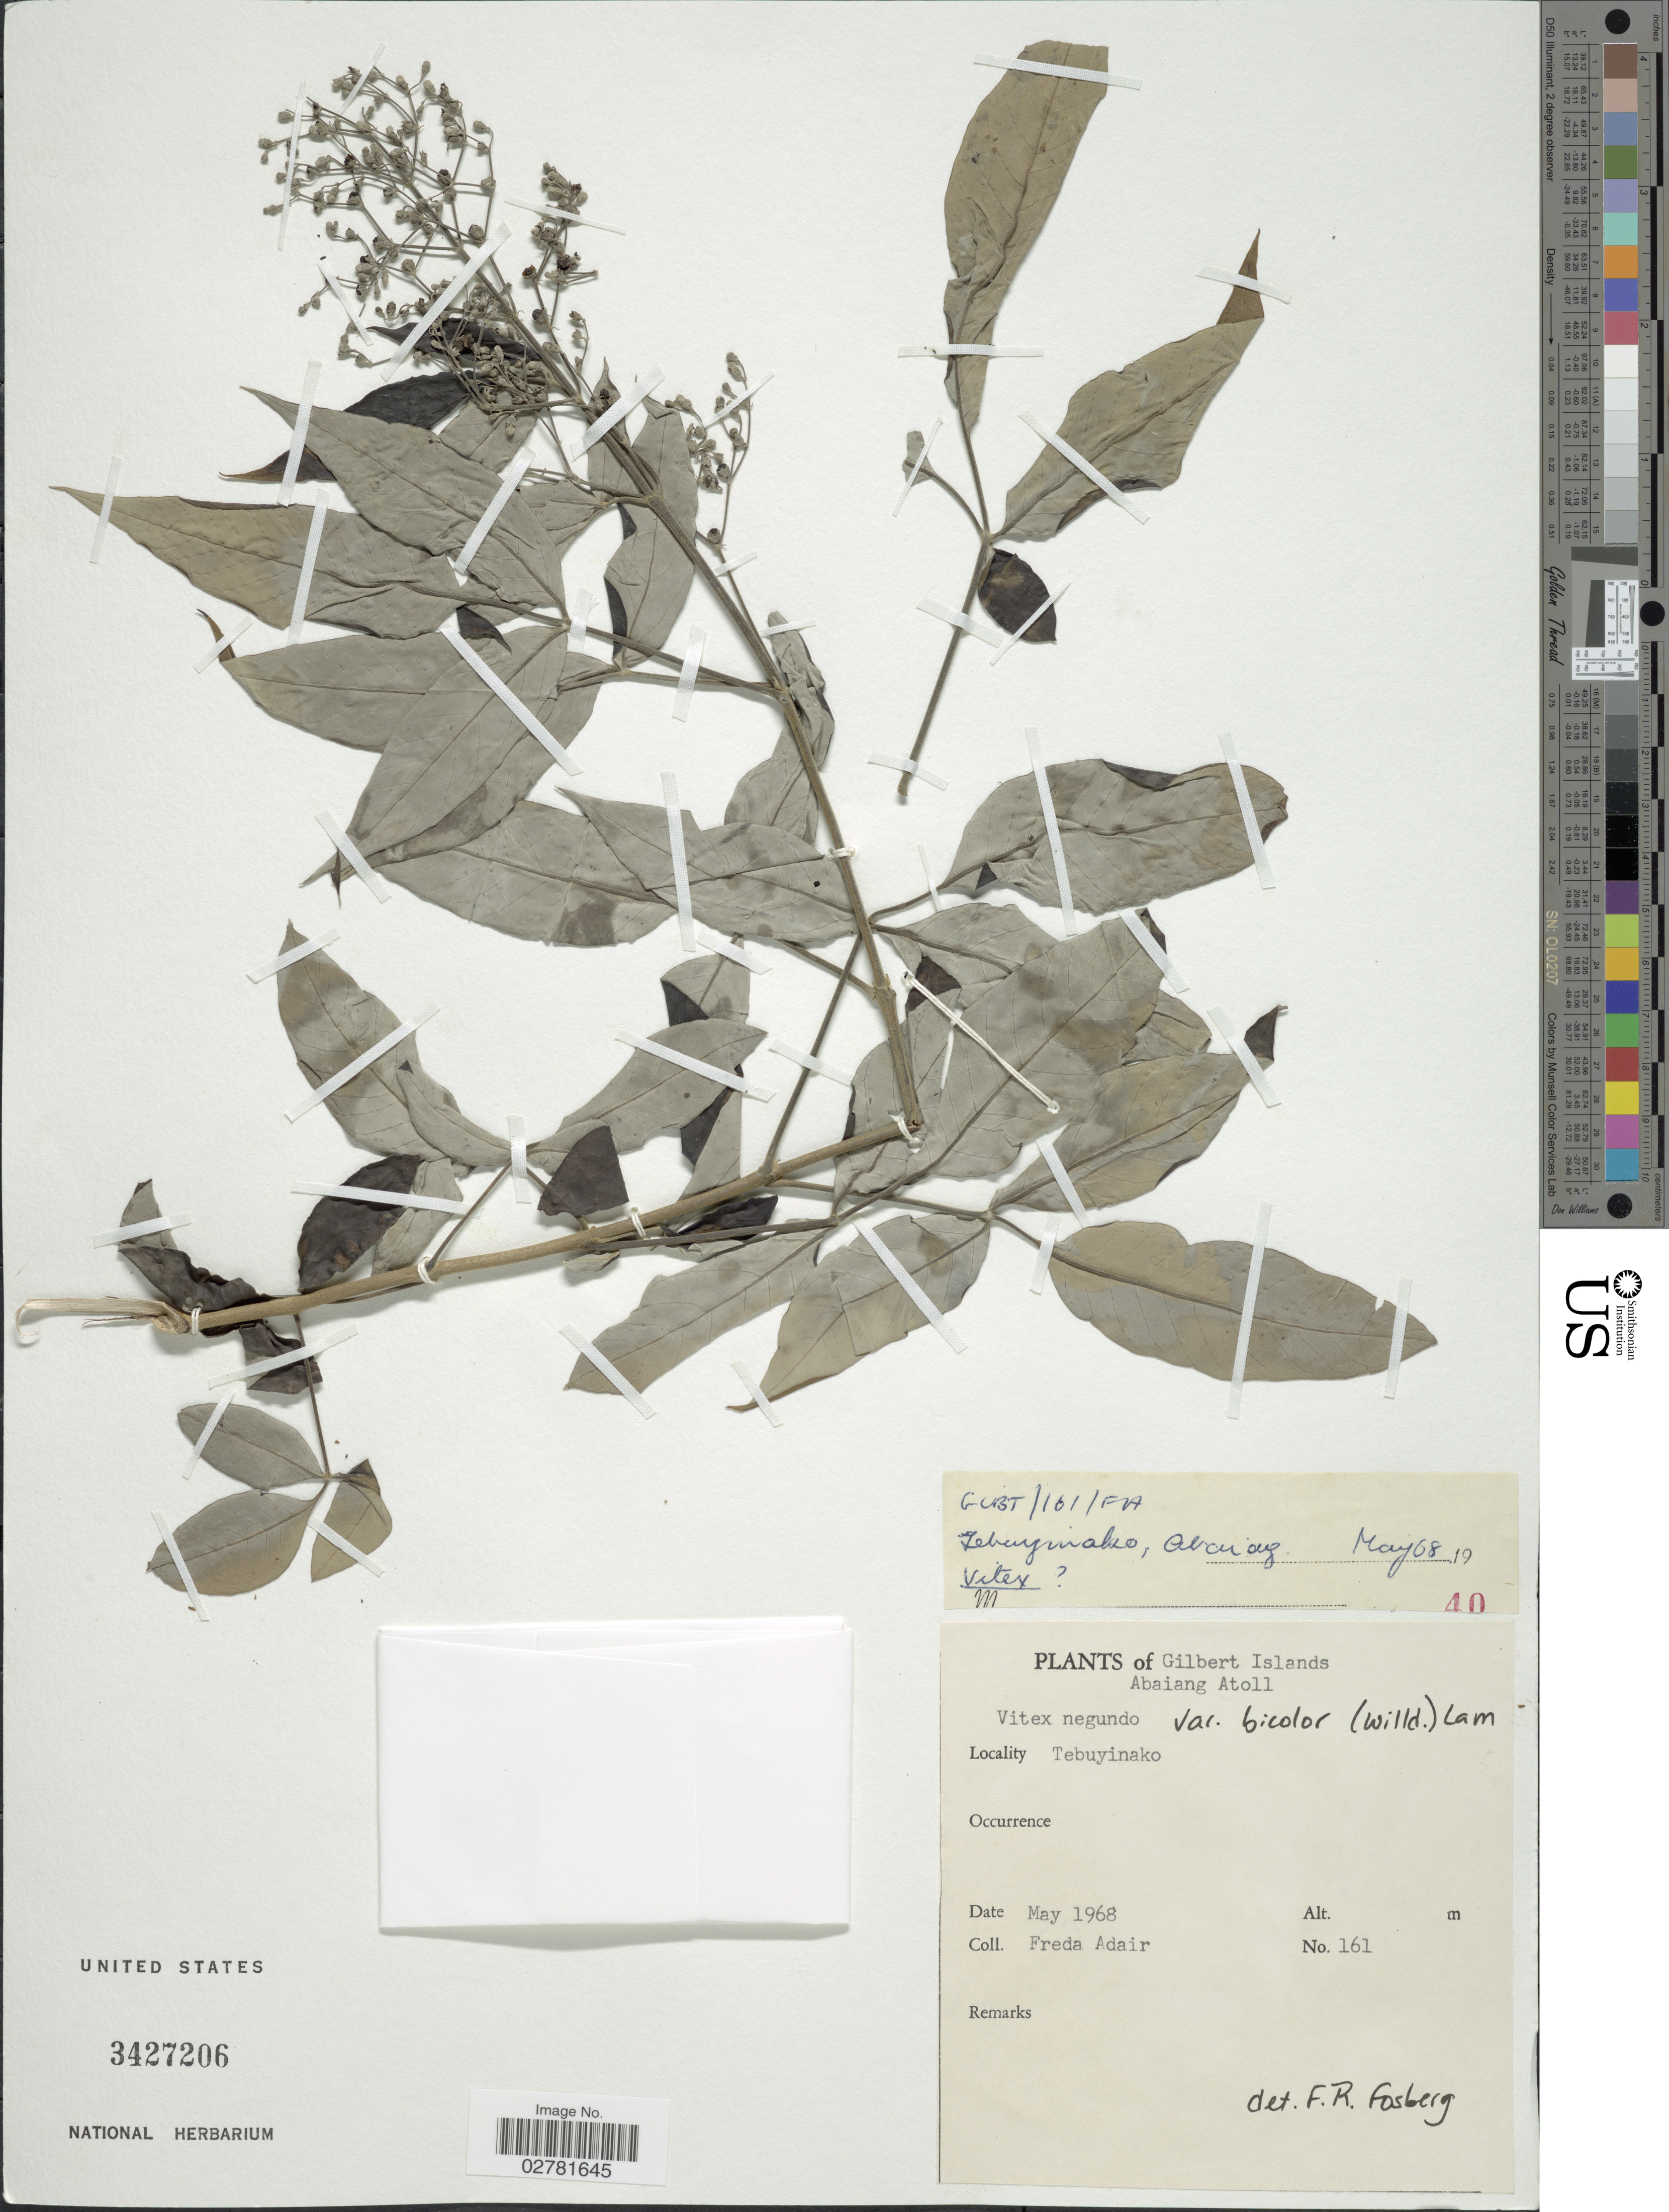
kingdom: Plantae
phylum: Tracheophyta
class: Magnoliopsida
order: Lamiales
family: Lamiaceae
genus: Vitex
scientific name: Vitex negundo var. bicolor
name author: (Willd.) H.J. Lam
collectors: F. Adair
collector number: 161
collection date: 1968-05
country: Kiribati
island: Abaiang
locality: Gilbert Islands. Abaiang Atoll. Tebuyinako.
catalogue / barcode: US 3427206